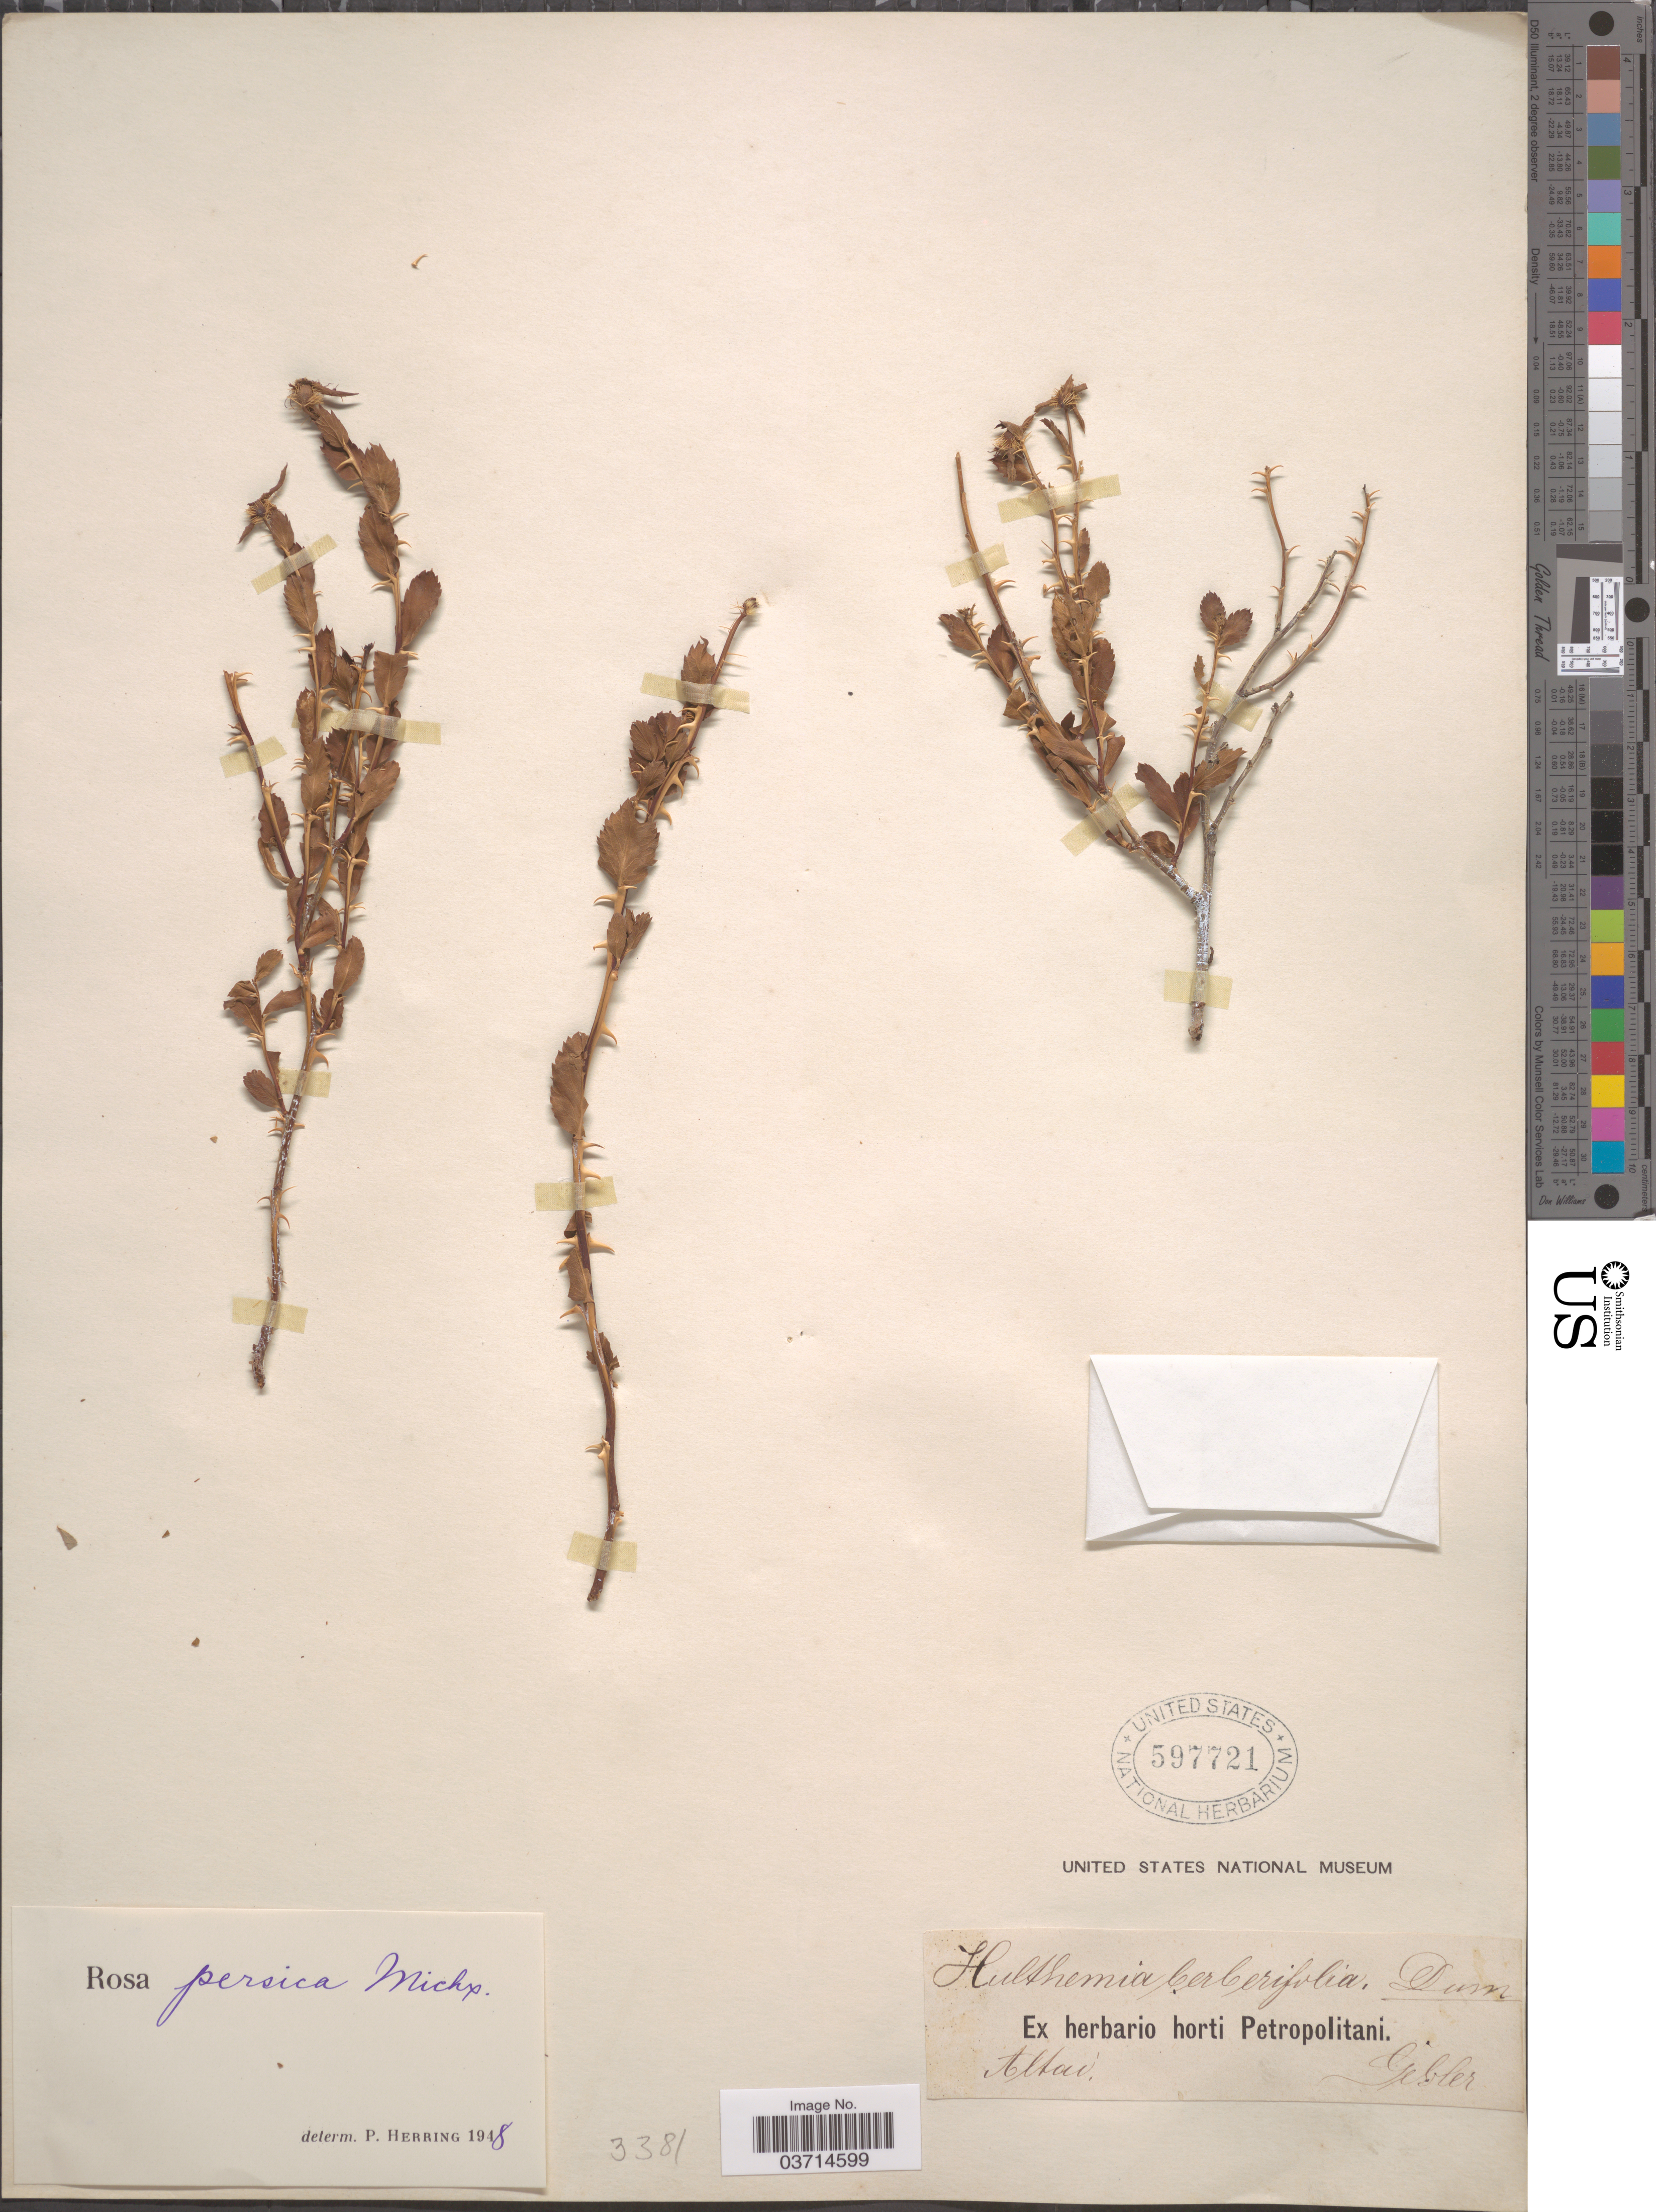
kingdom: Plantae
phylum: Tracheophyta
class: Magnoliopsida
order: Rosales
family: Rosaceae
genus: Rosa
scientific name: Rosa persica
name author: J.F. Gmel.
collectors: Gebler, --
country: Russian Federation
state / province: Altai Republic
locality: Altai.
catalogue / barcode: US 597721